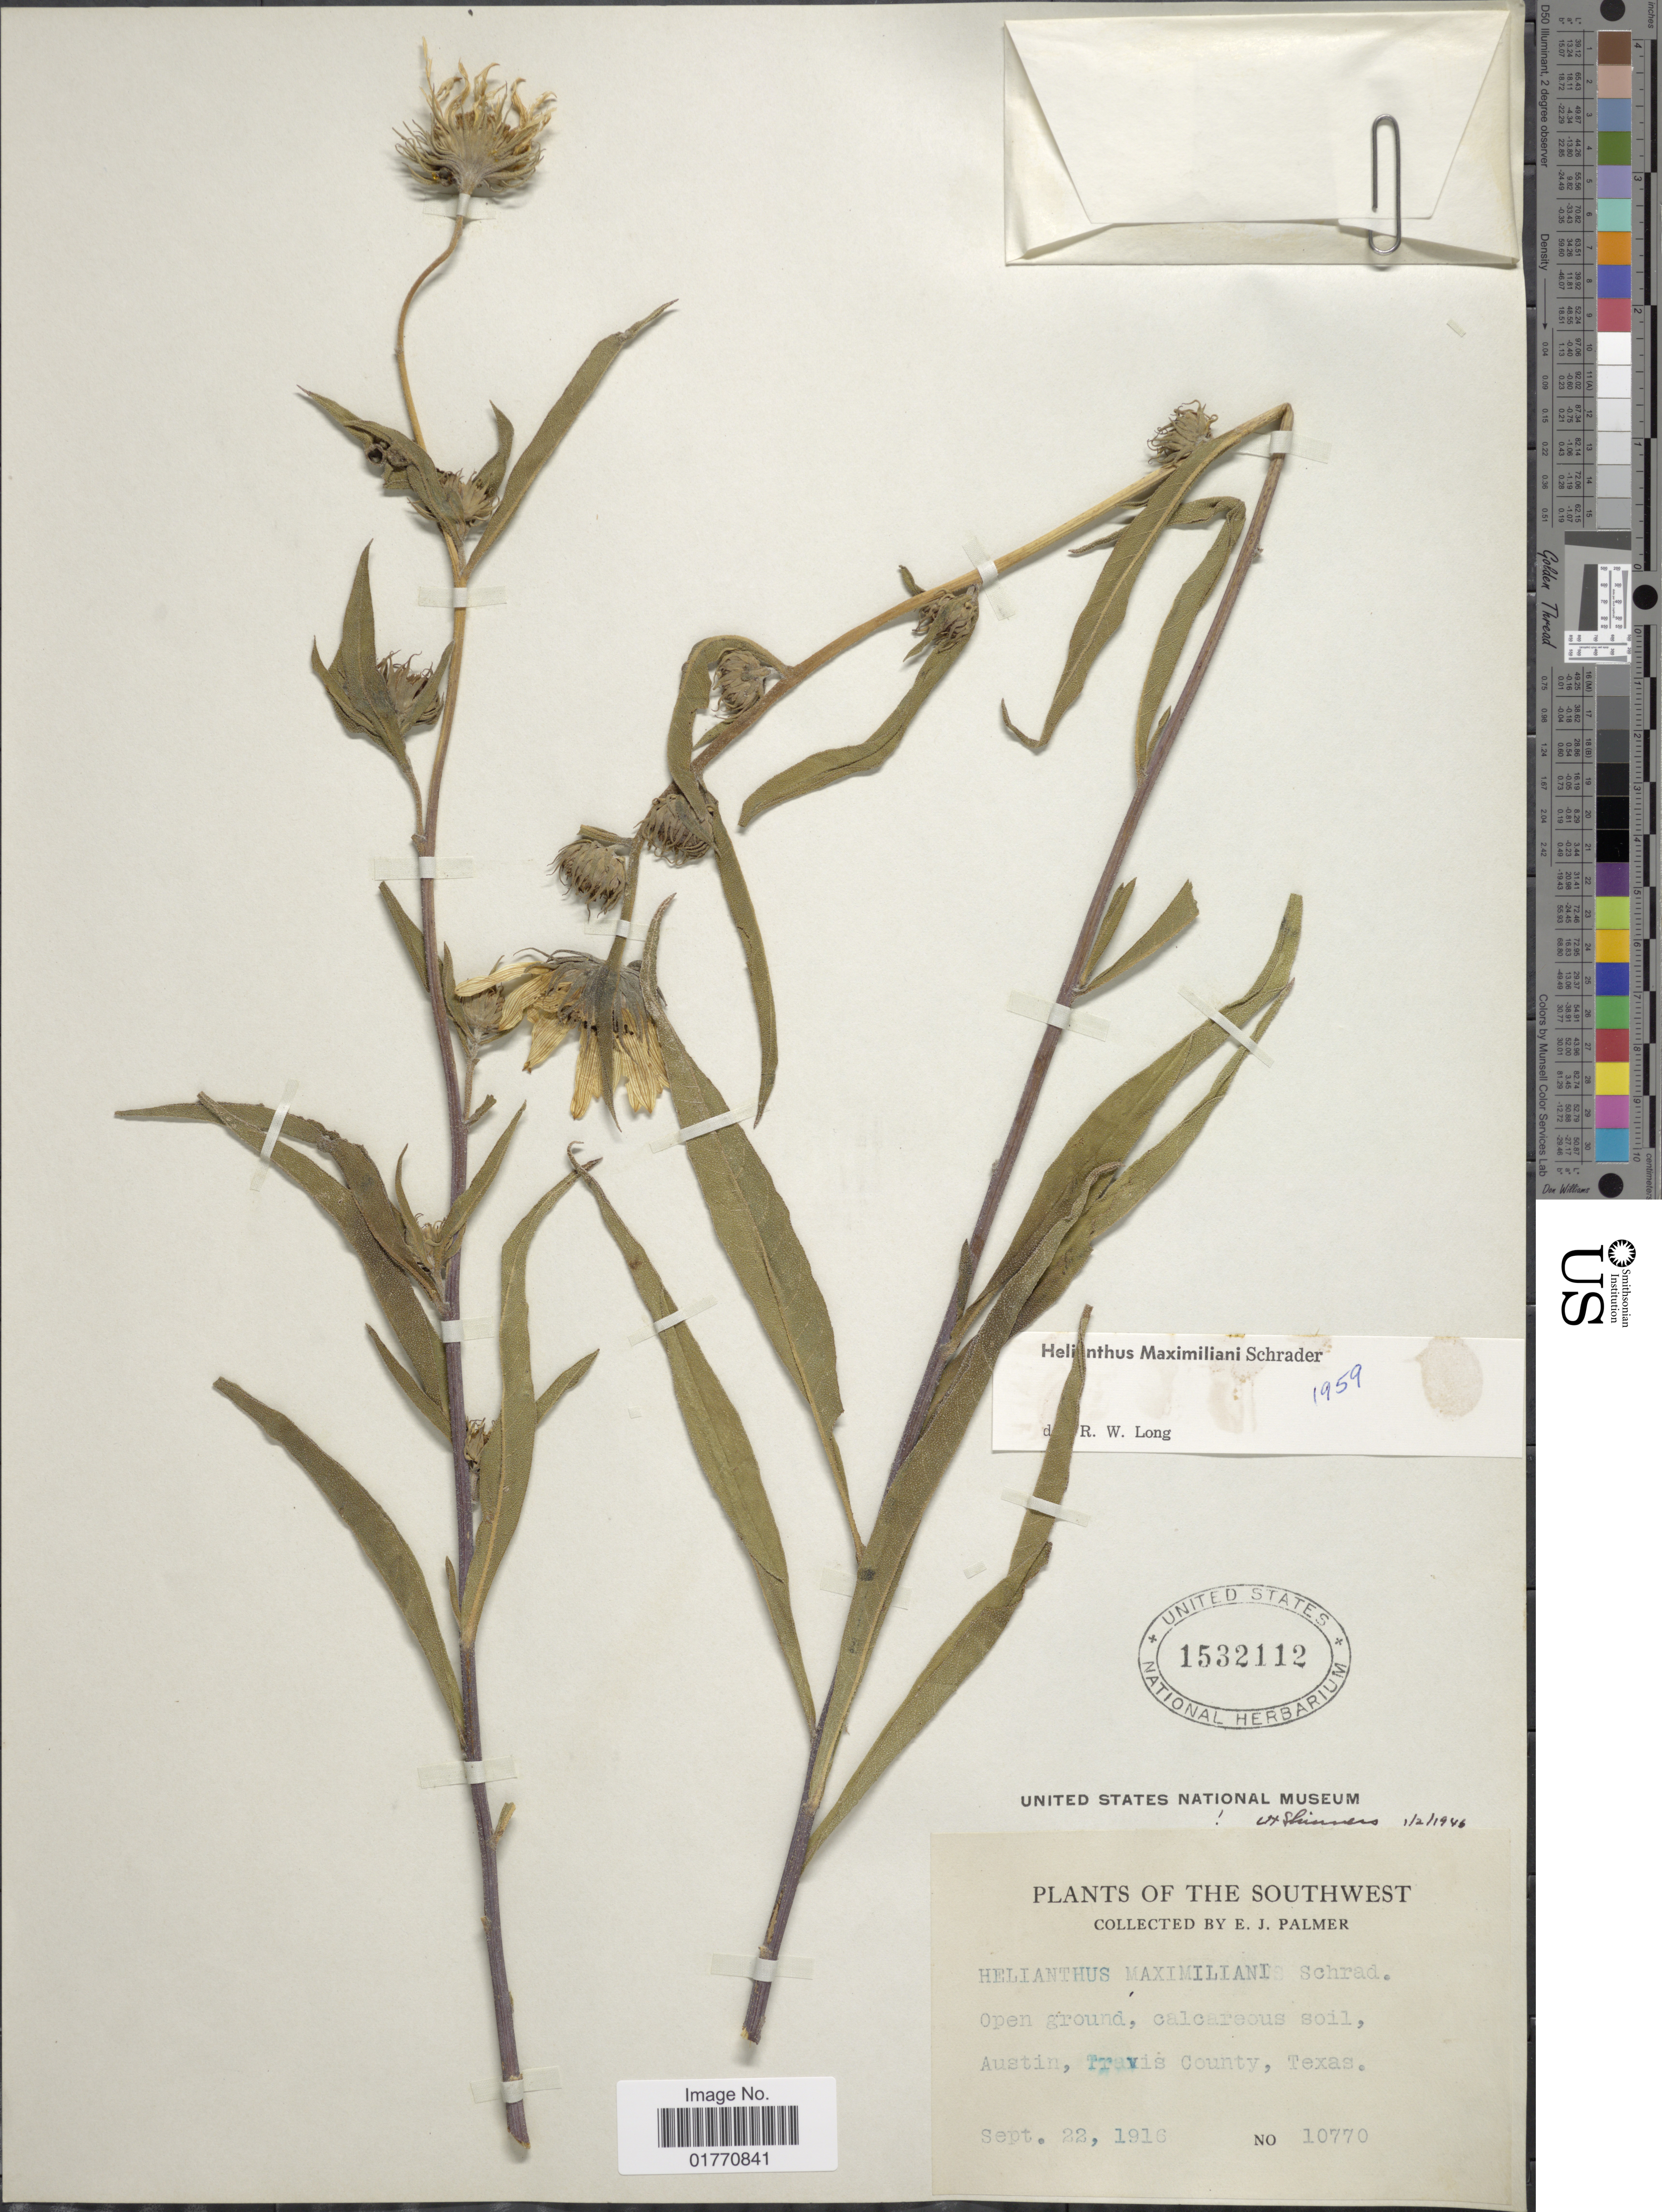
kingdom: Plantae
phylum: Tracheophyta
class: Magnoliopsida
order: Asterales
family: Asteraceae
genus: Helianthus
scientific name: Helianthus maximiliani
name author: Schrad.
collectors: E. J. Palmer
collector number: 10770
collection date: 1916-09-22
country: United States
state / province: Texas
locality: The Southwest, Austin, Travis County.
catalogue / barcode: US 1532112